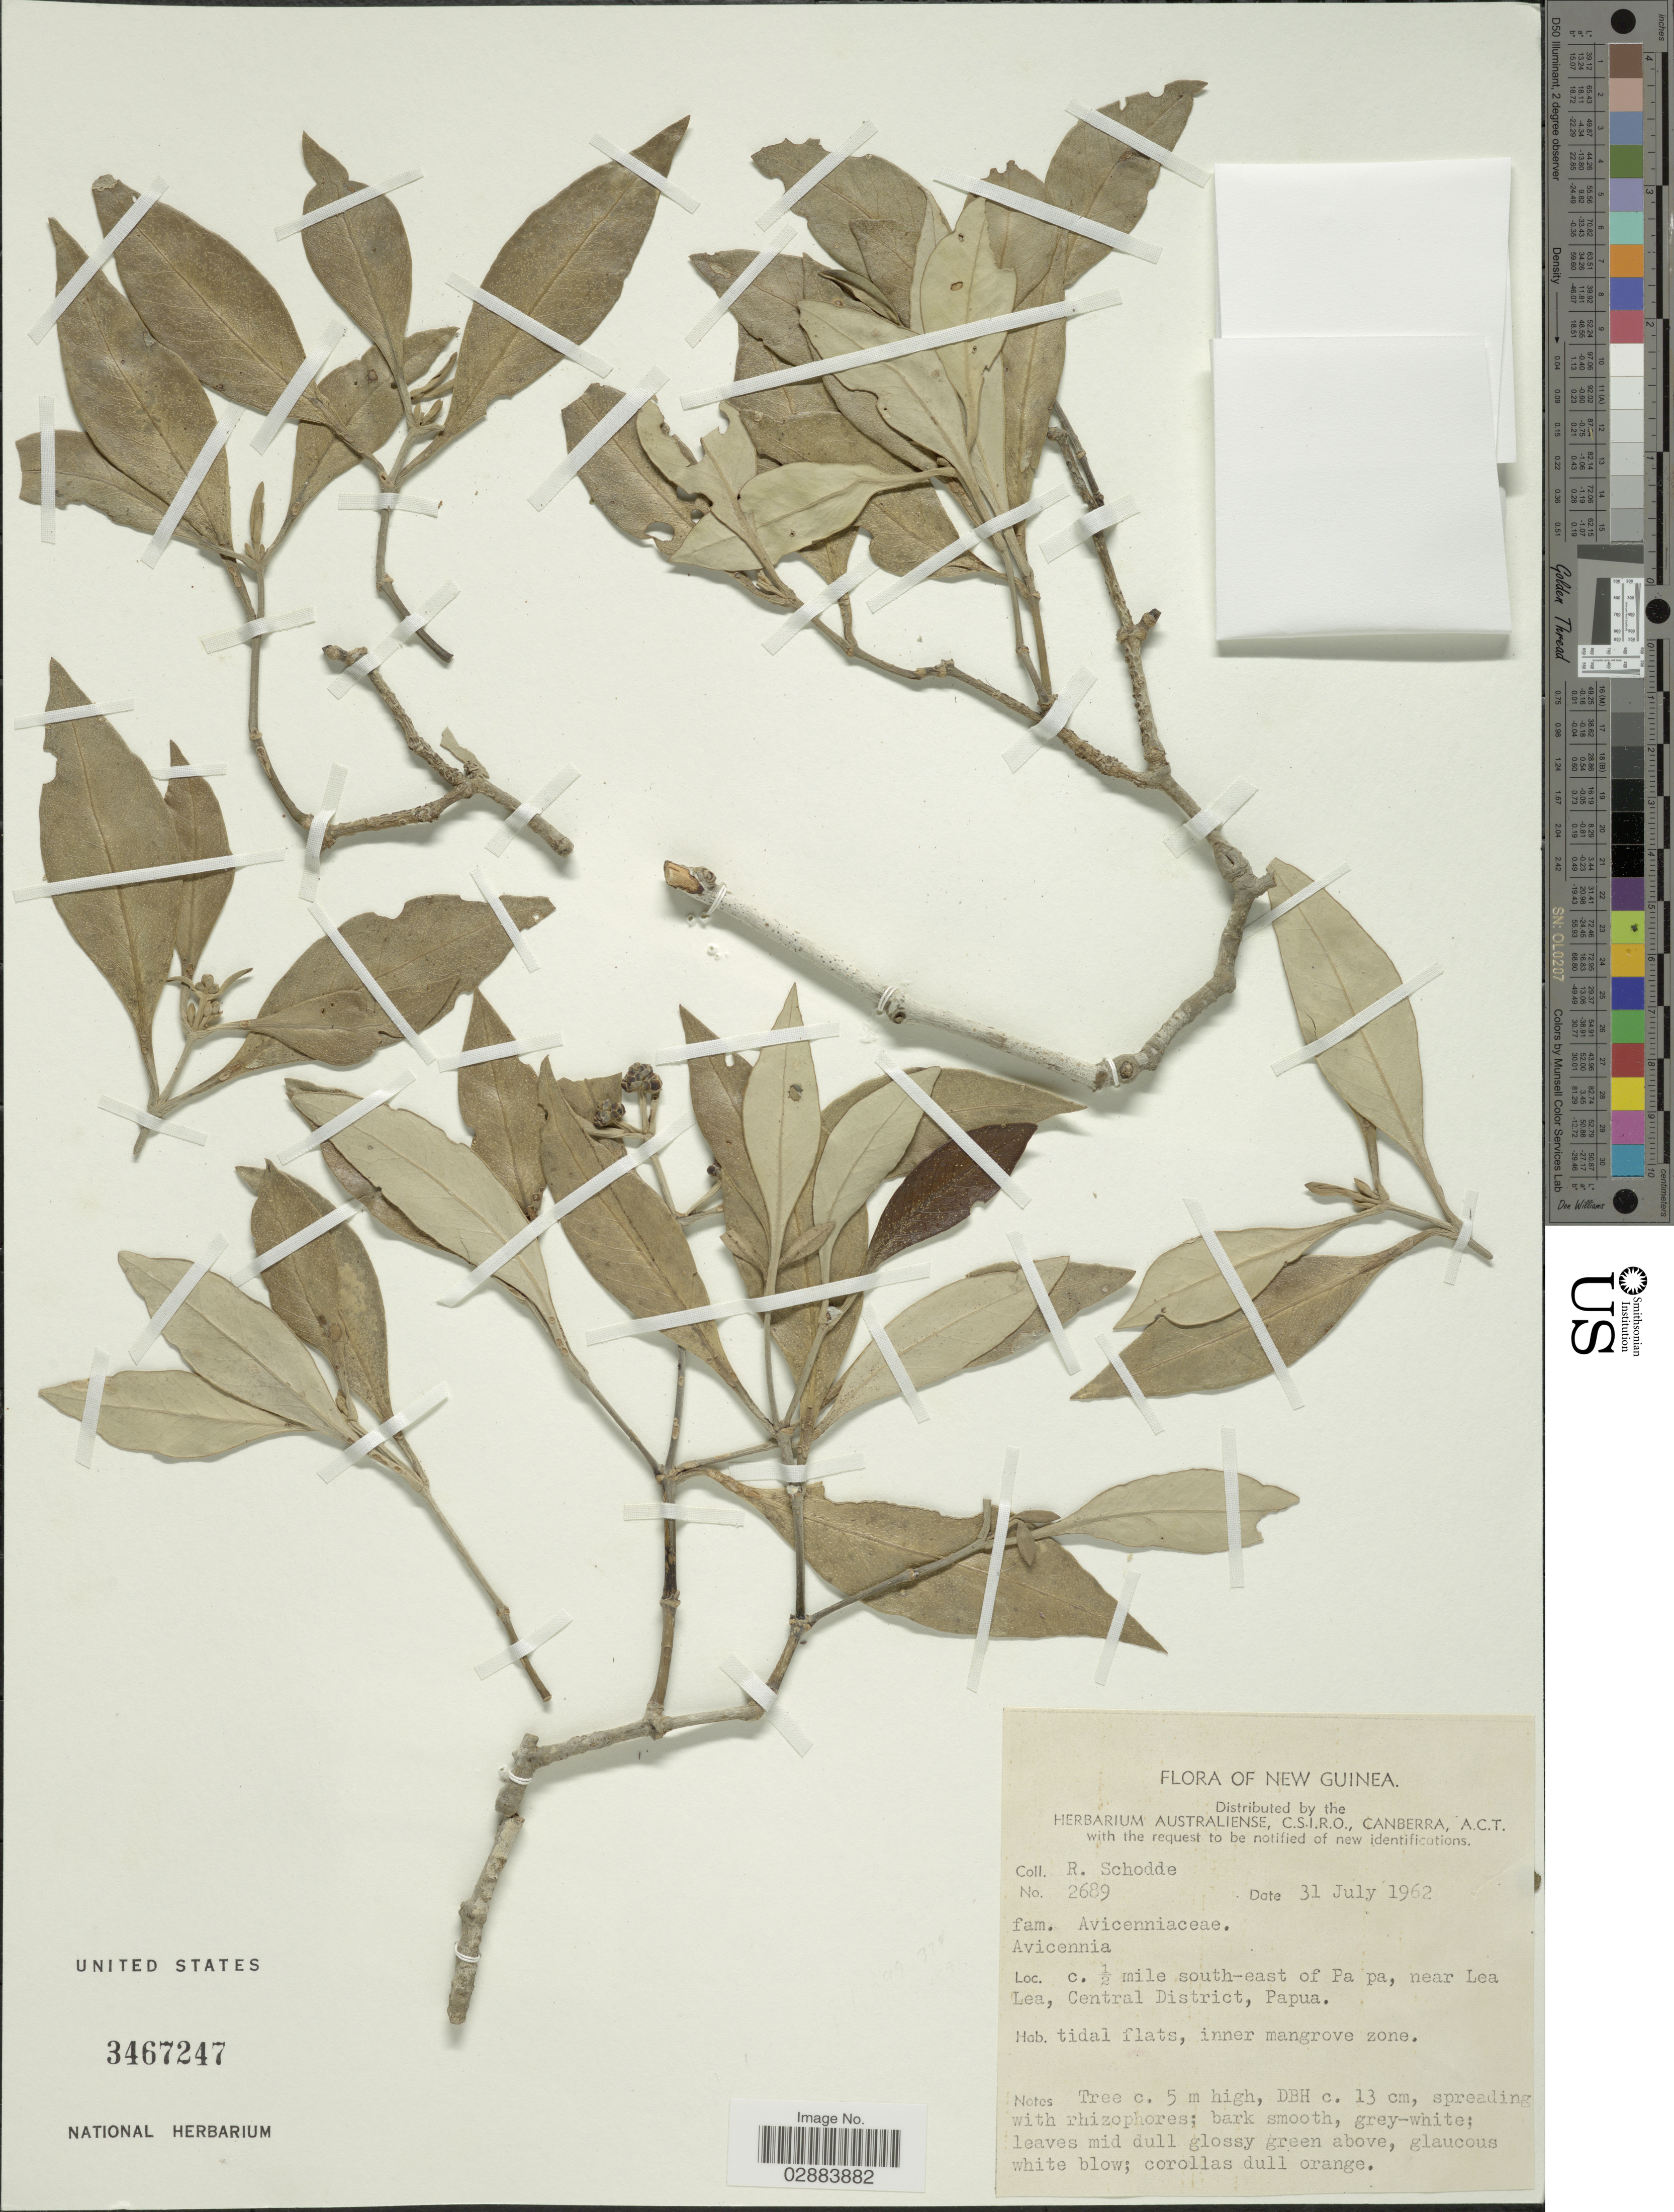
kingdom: Plantae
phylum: Tracheophyta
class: Magnoliopsida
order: Lamiales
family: Acanthaceae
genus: Avicennia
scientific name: Avicennia sp.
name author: L.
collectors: R. Schodde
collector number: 2689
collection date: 1962-07-31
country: Papua New Guinea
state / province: Central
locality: New Guinea. c. ½ mile south-east of Pa pa, near Lea Lea, Central District, Papua.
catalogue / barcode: US 3467247